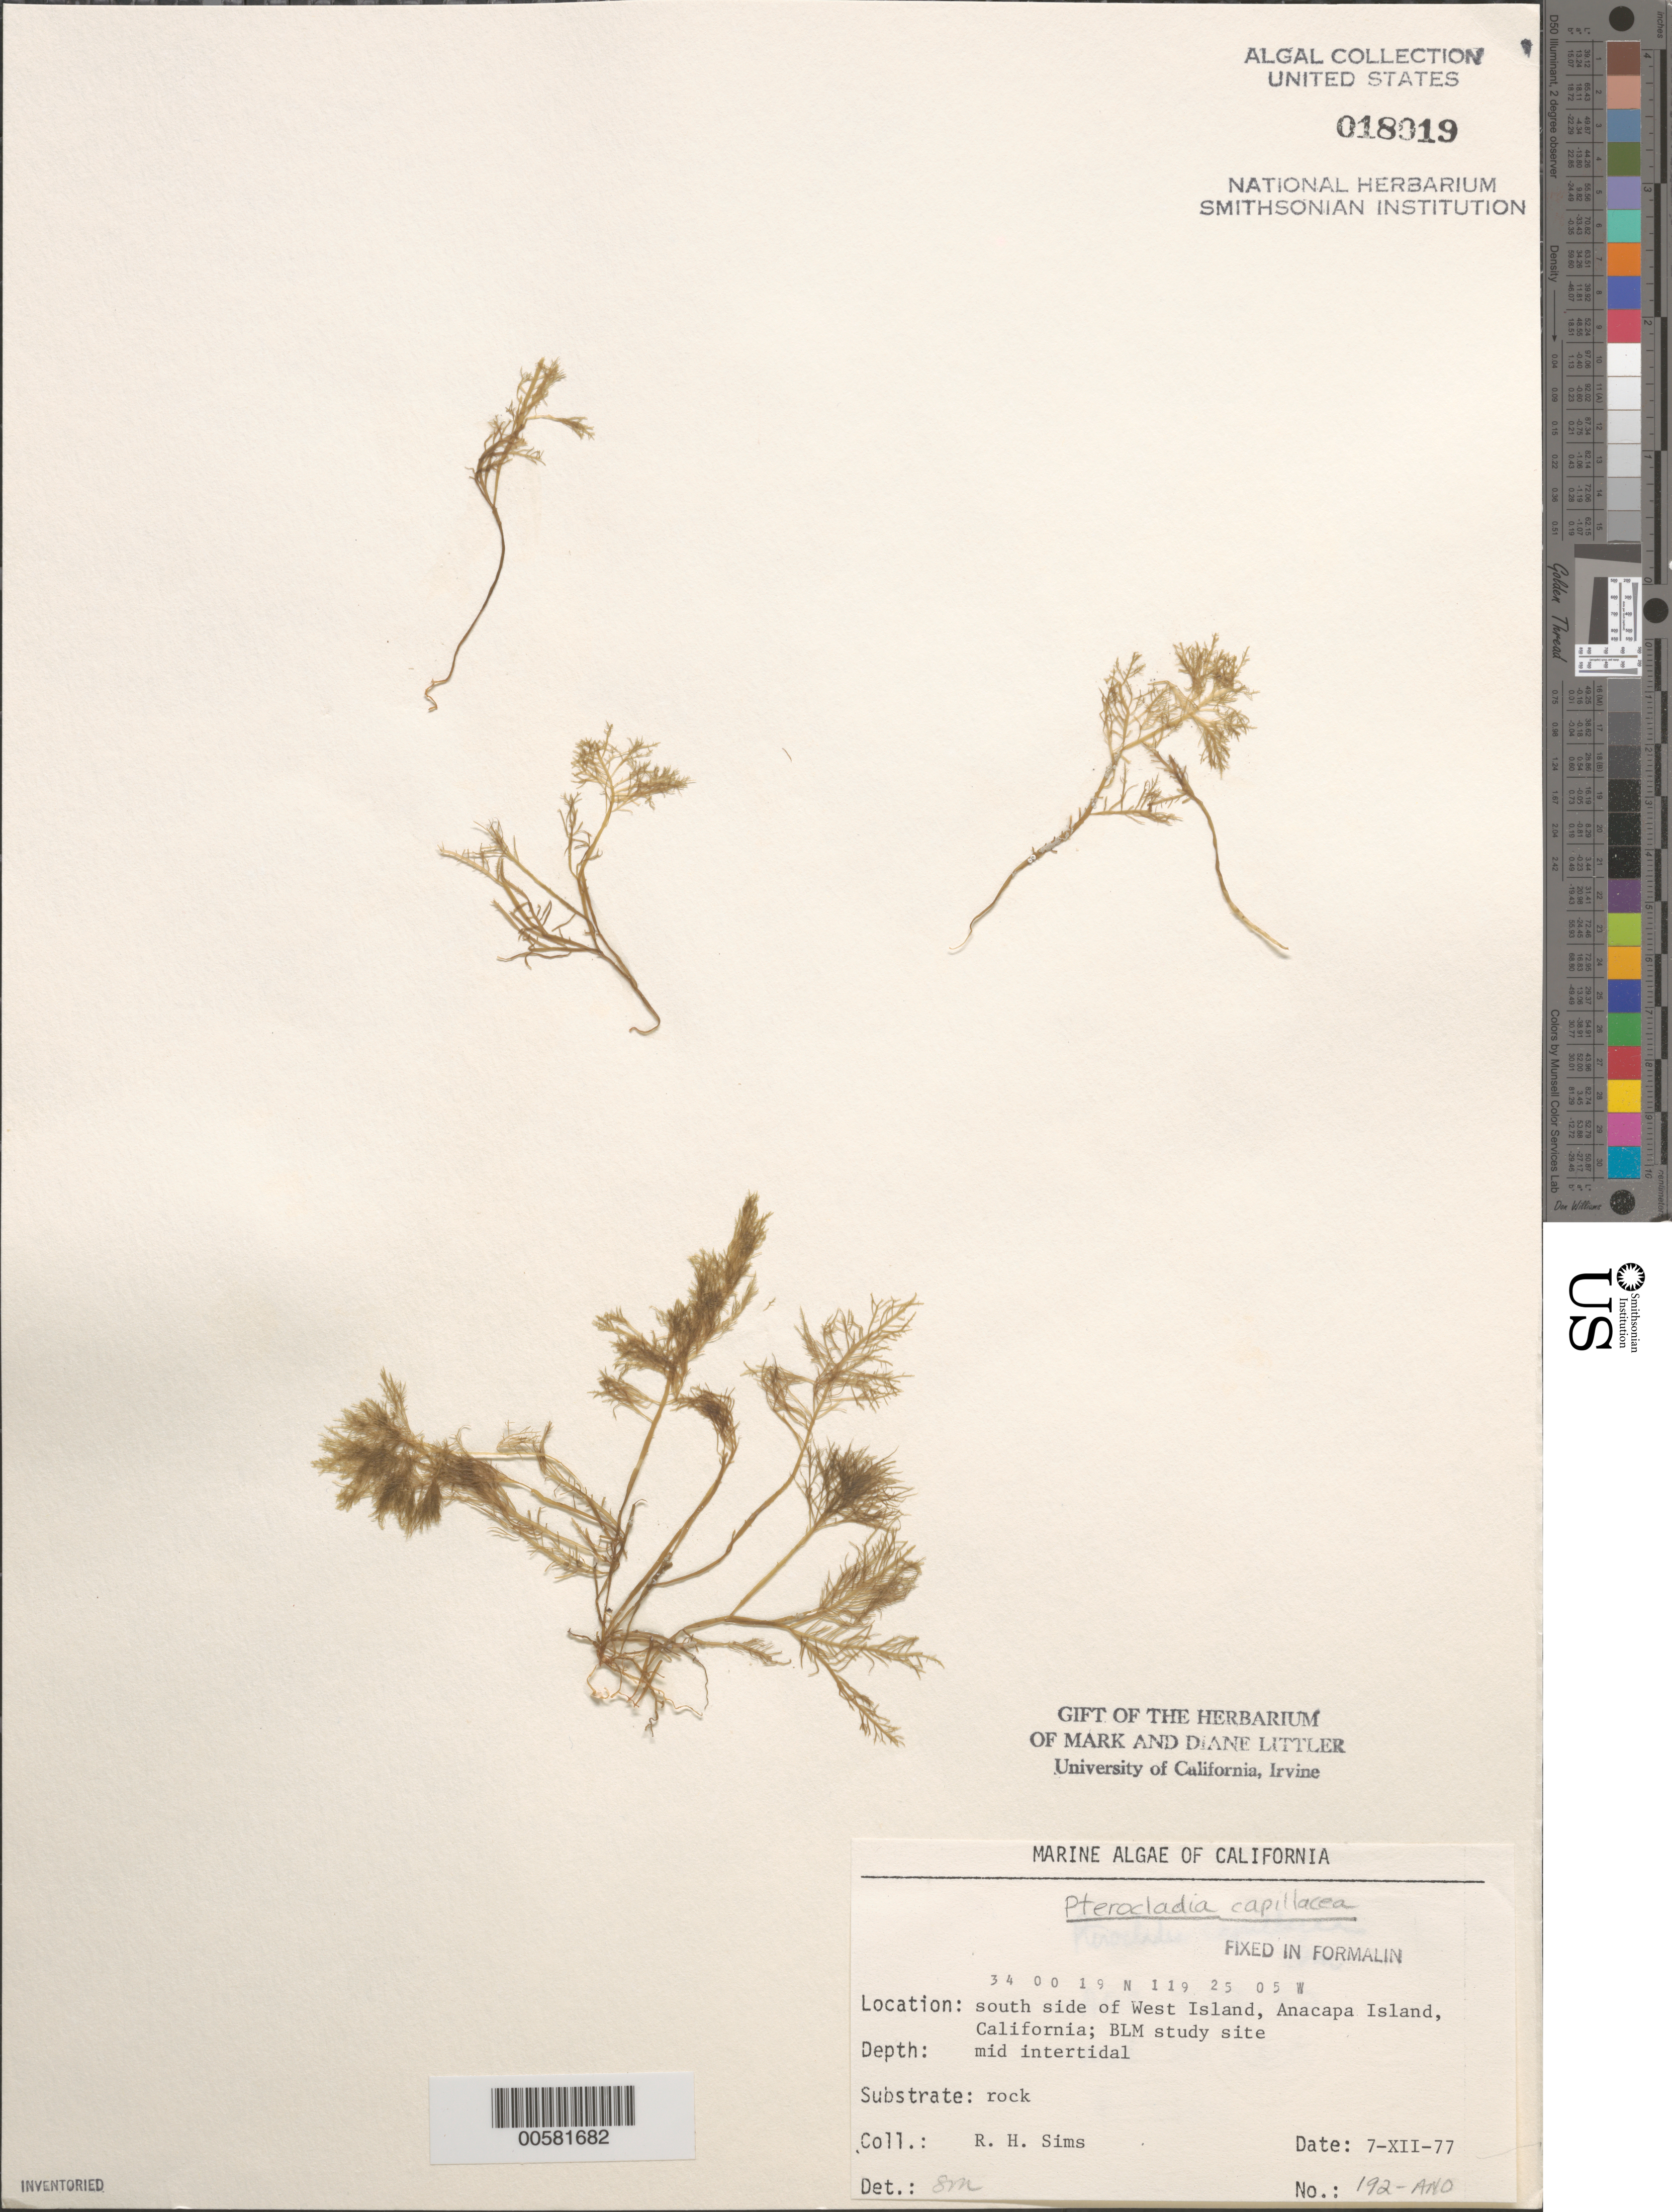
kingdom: Plantae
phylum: Rhodophyta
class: Florideophyceae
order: Gelidiales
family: Pterocladiaceae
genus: Pterocladia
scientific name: Pterocladia capillacea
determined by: Murray, S. N.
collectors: R. H. Sims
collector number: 192-ANO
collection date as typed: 07 Dec 1977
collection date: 1977-12-07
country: United States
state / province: California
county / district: Ventura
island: Anacapa Island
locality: South side of west island, near Cat Rock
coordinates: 34 00'19"N, 119 25'05"W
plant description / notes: BLM-SOCALBIGHT Rocky Intertidal Survey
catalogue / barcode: US 18019